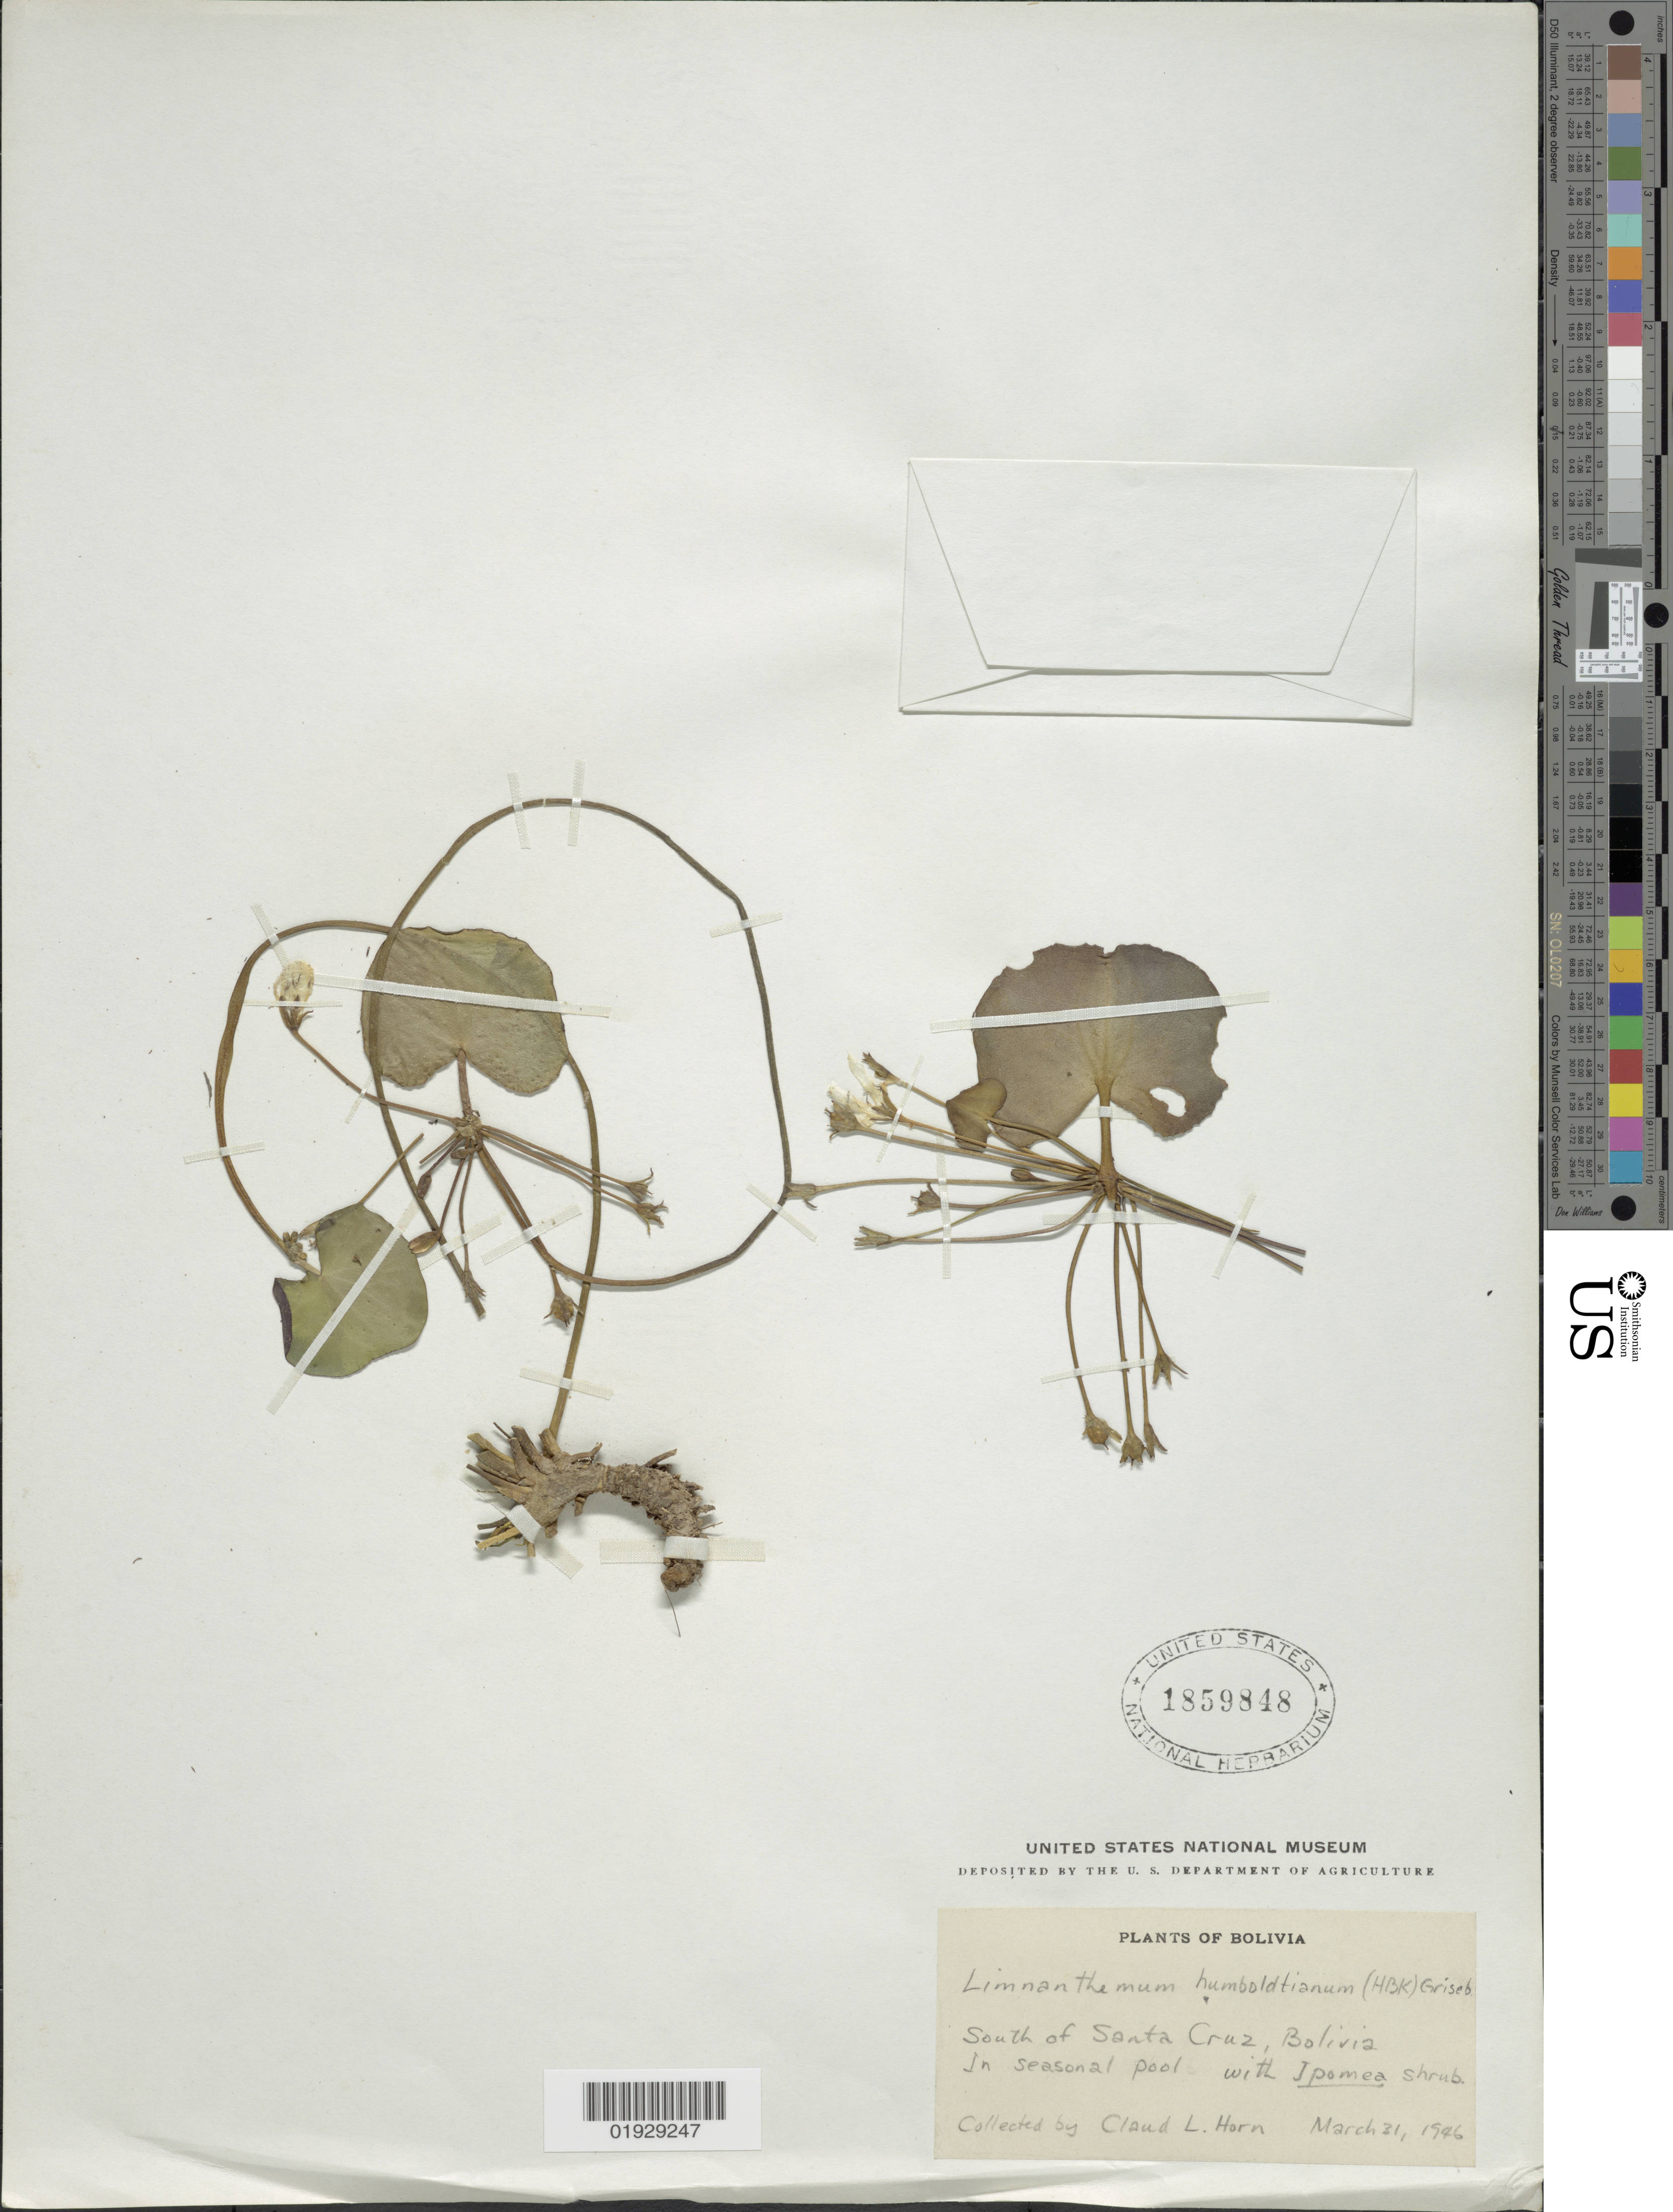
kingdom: Plantae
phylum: Tracheophyta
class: Magnoliopsida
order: Asterales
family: Menyanthaceae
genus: Nymphoides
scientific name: Nymphoides indica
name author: (L.) Kuntze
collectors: C. Horn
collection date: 1946-03-31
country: Bolivia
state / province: Santa Cruz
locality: South of Santa Cruz.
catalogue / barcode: US 1859848